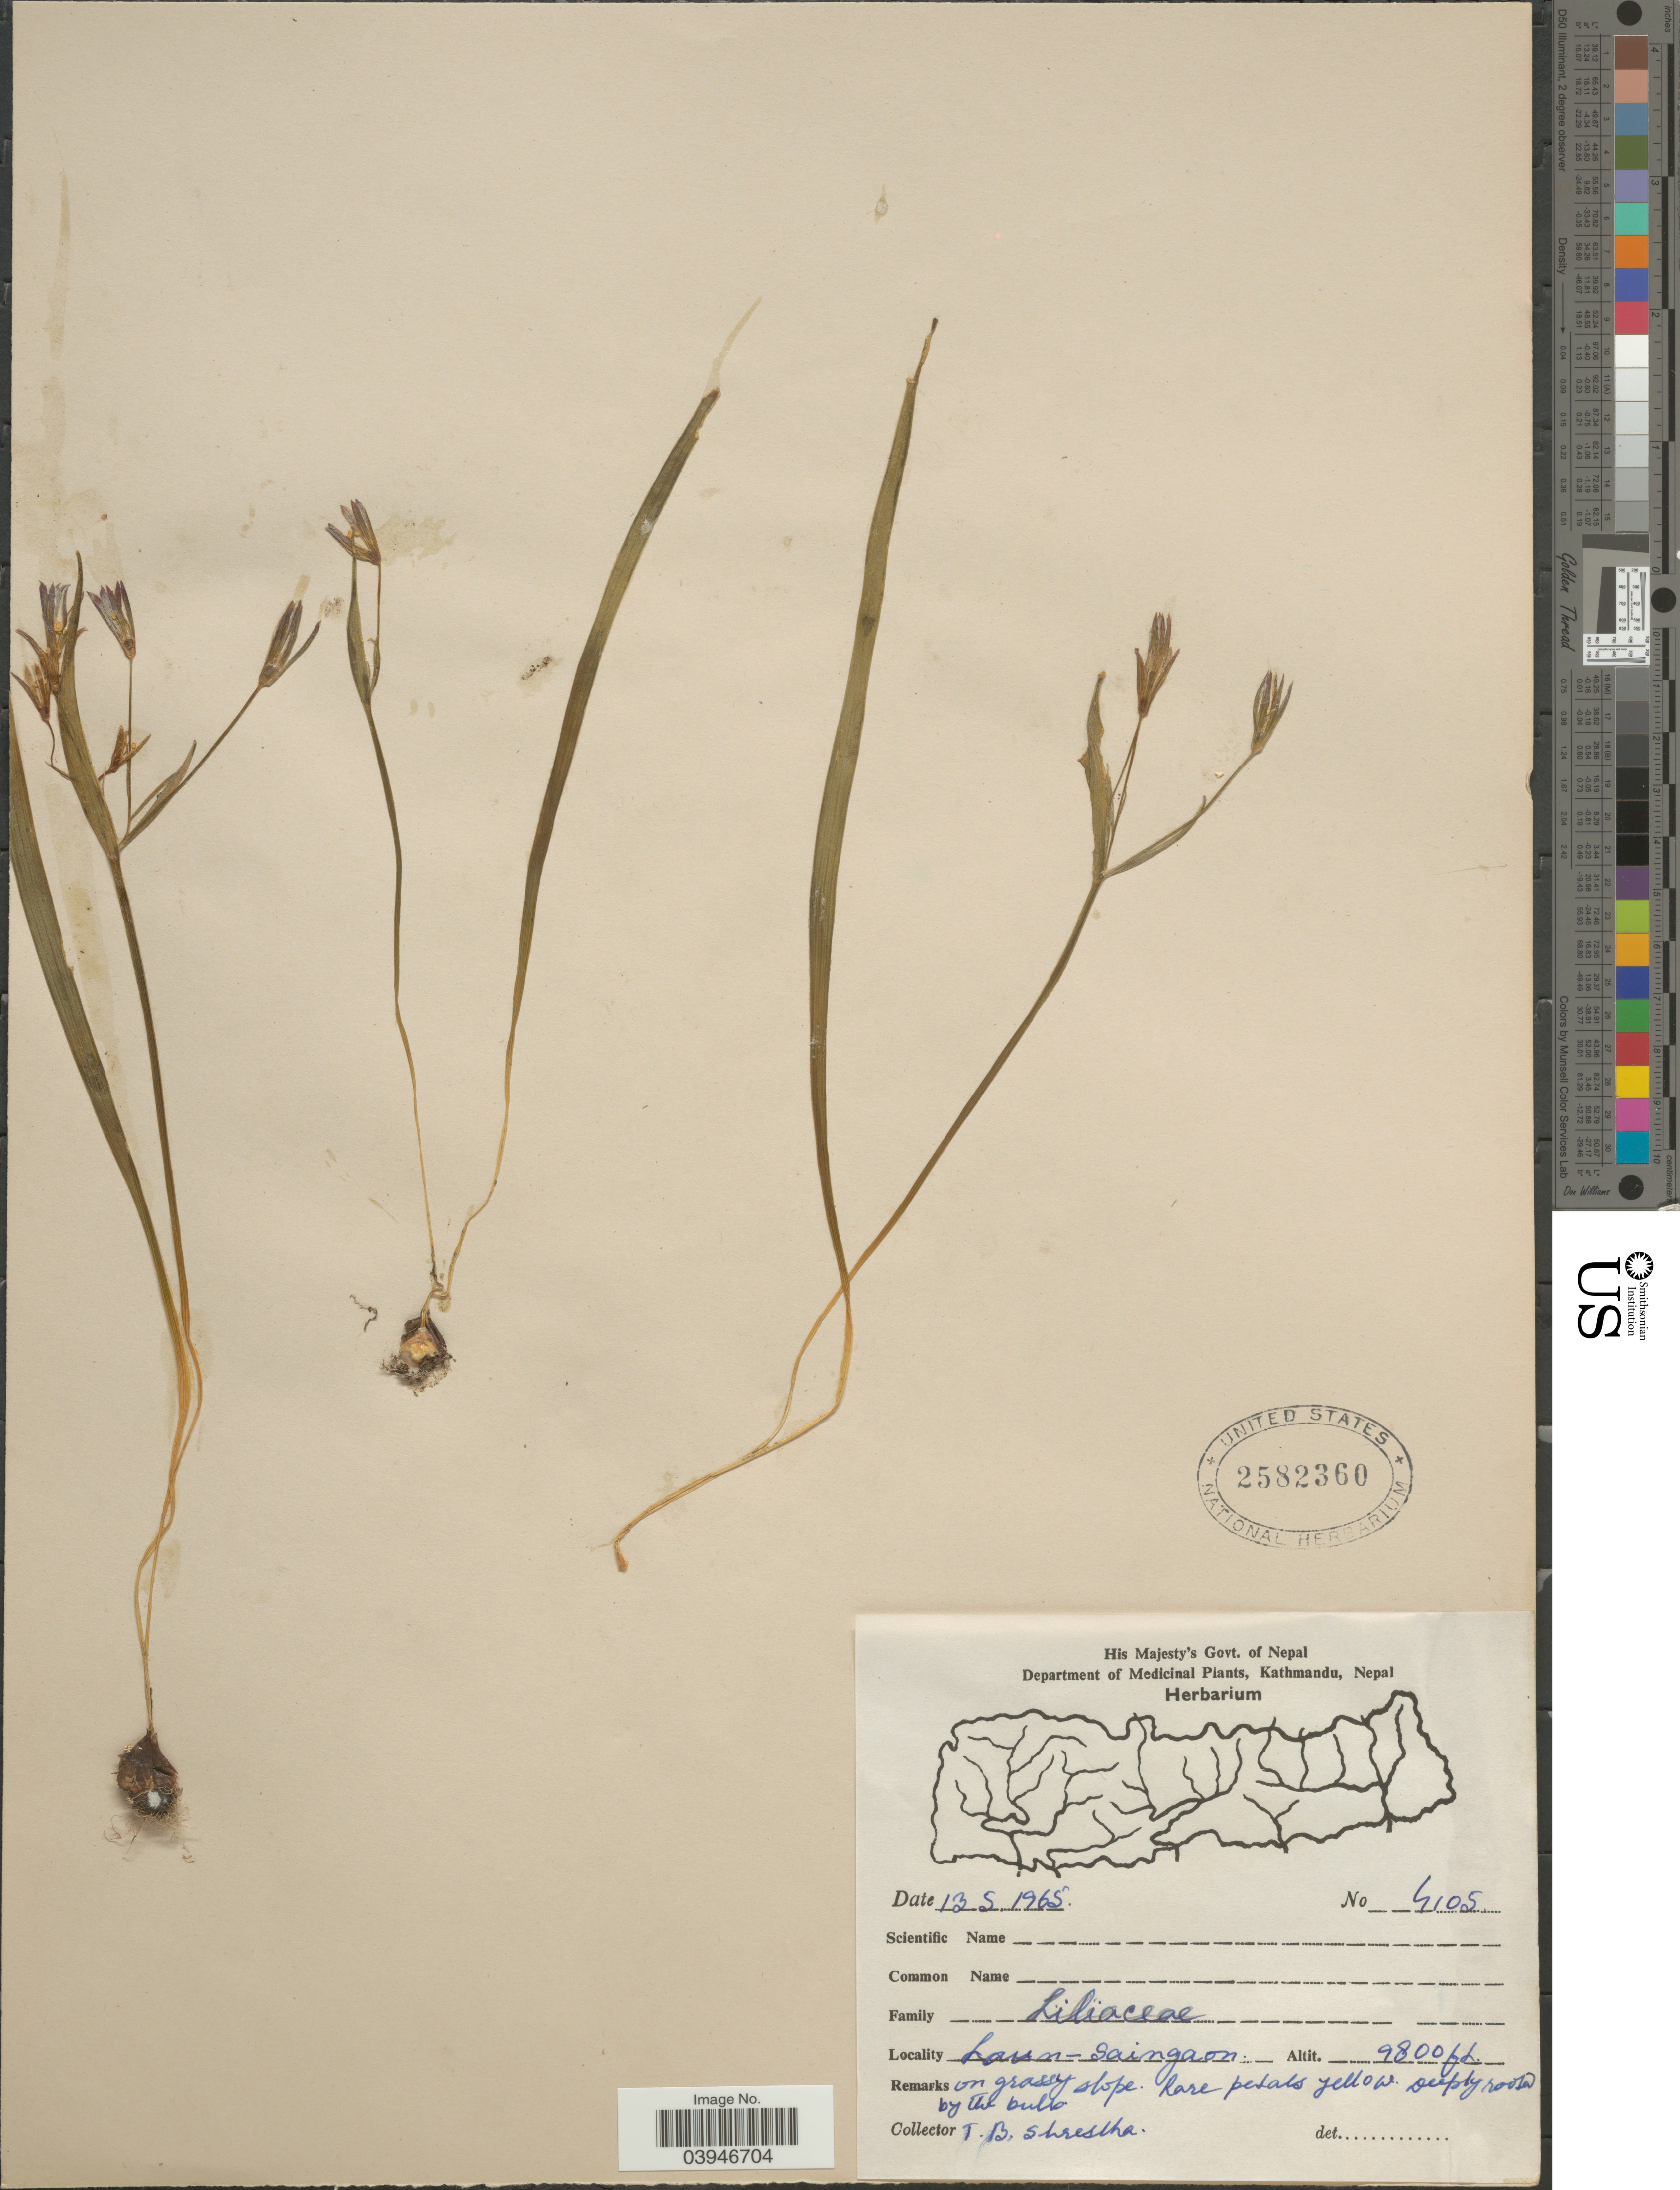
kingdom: Plantae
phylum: Tracheophyta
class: Liliopsida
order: Liliales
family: Liliaceae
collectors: T. B. Shrestha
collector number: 4105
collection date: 1965-05-13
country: Nepal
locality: Laun-Saingaon.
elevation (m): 2987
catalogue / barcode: US 2582360